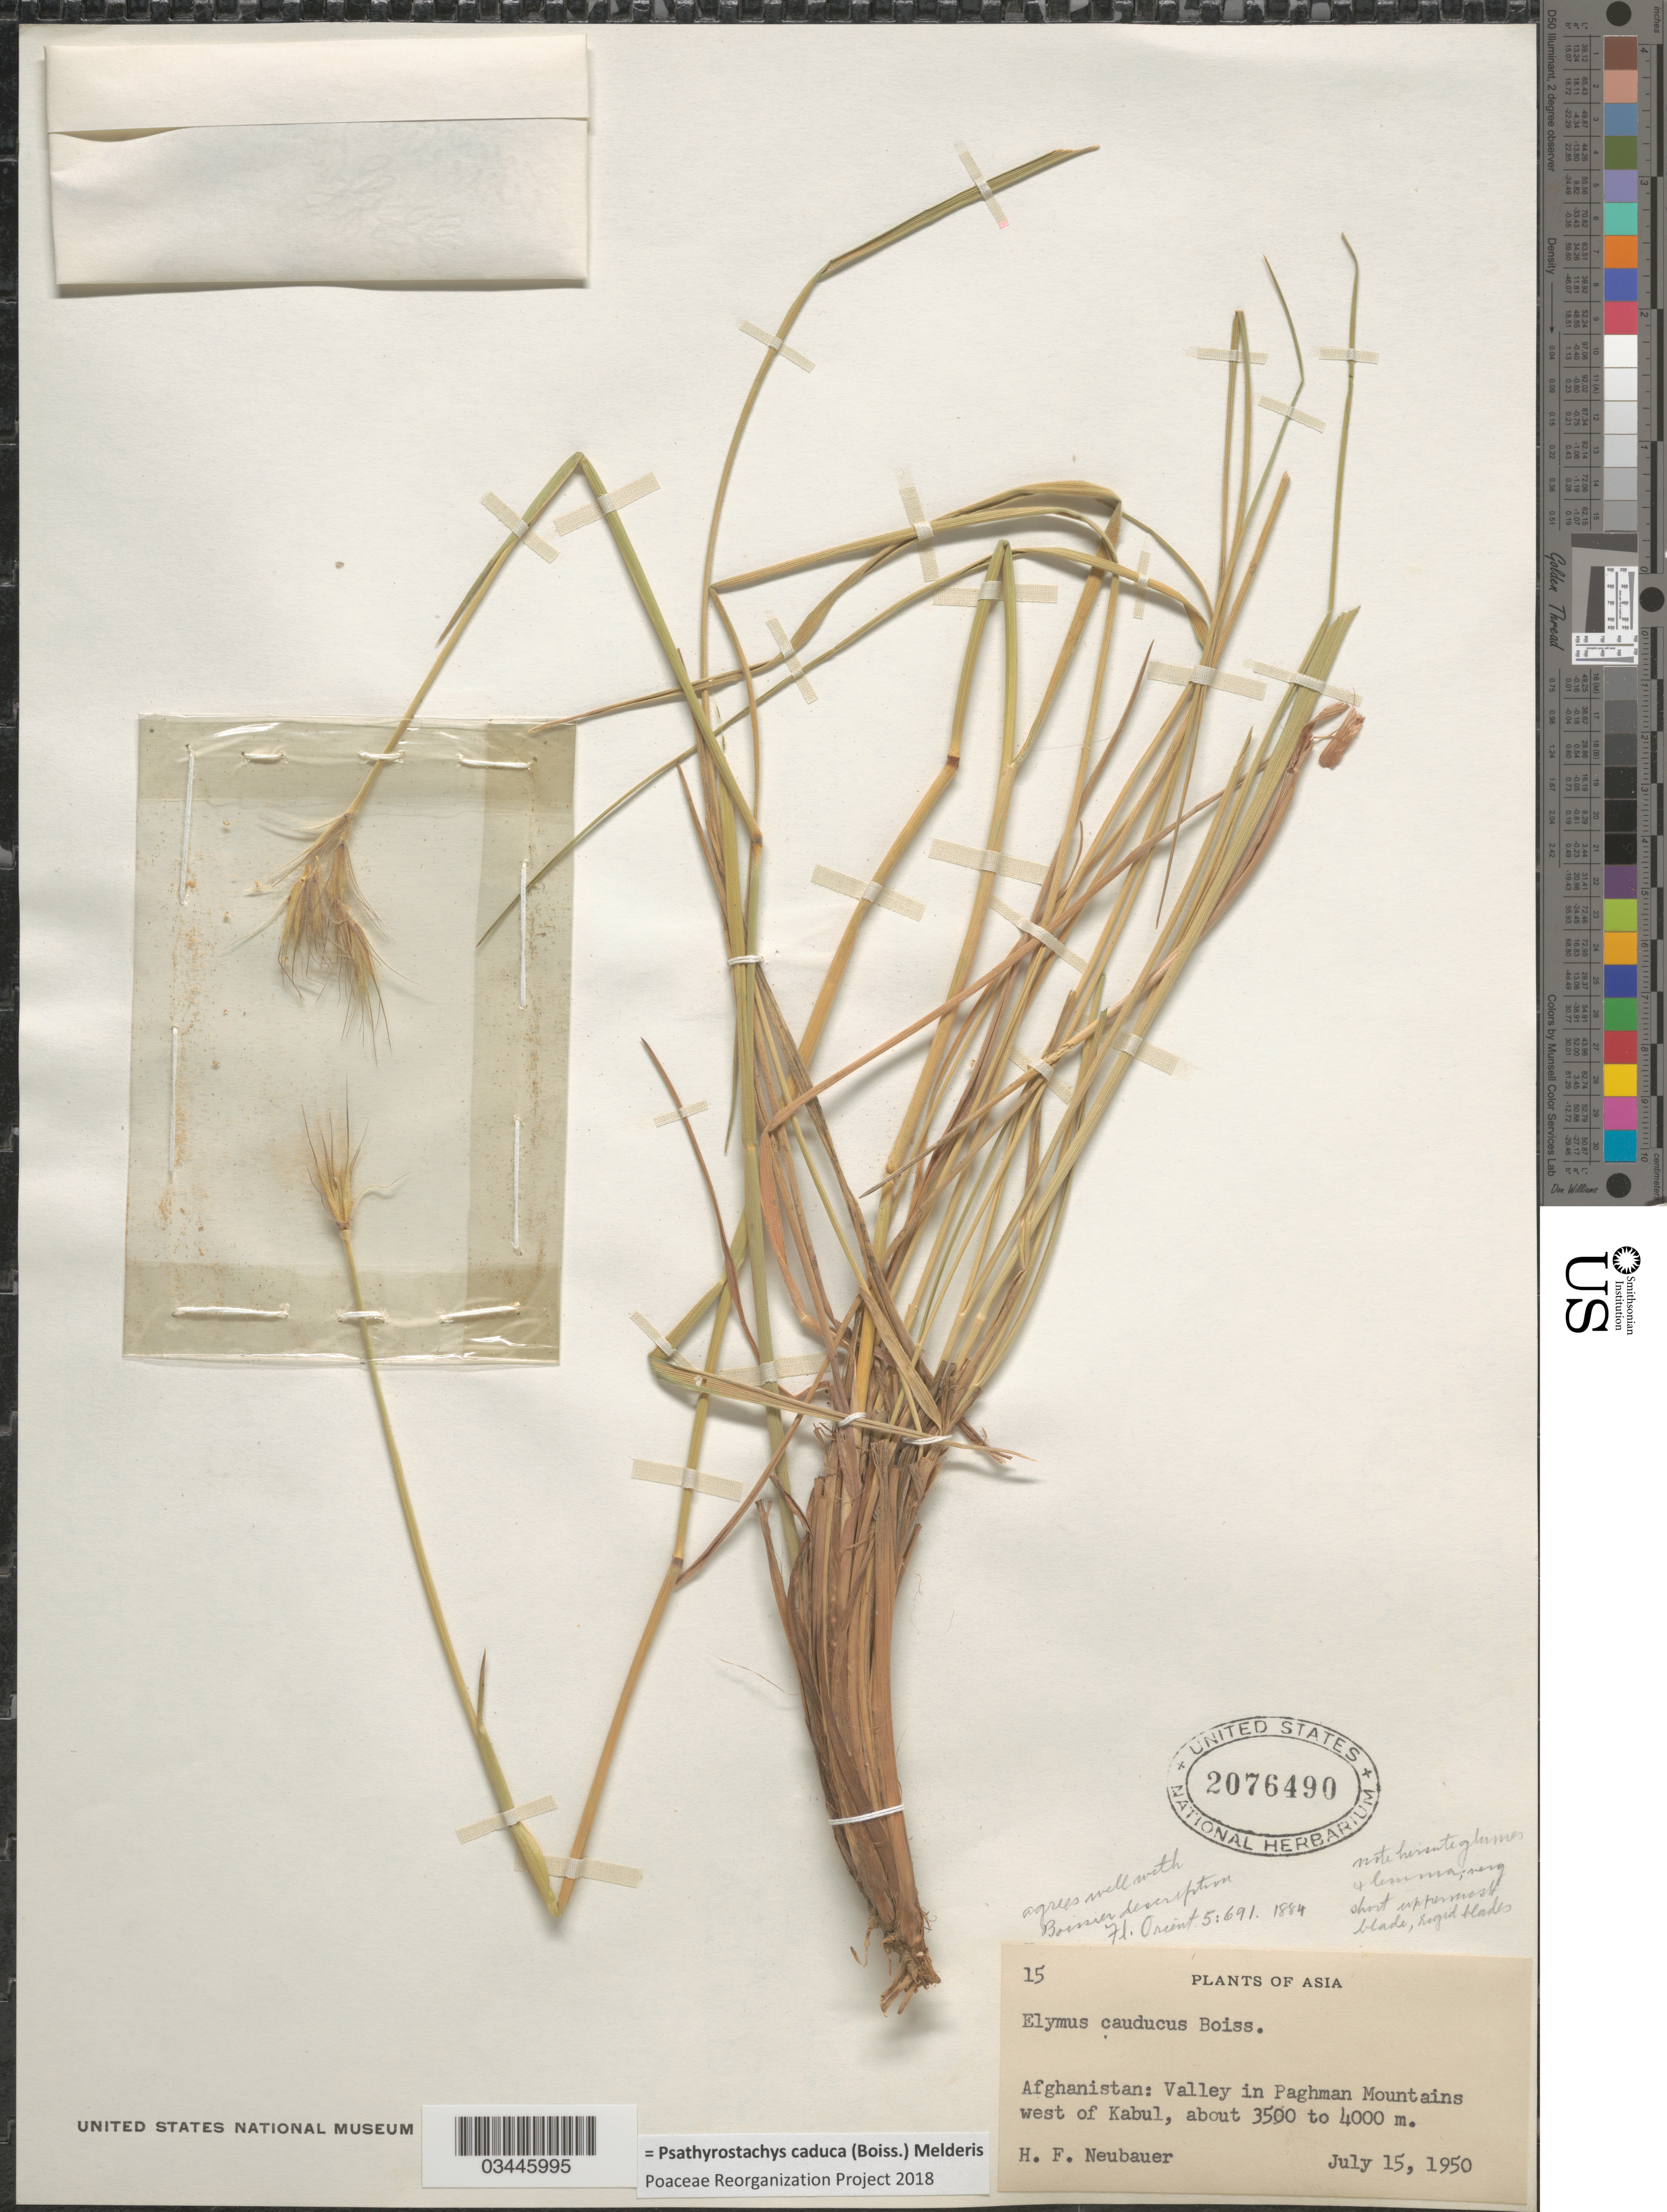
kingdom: Plantae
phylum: Tracheophyta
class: Liliopsida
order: Poales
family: Poaceae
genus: Psathyrostachys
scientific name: Psathyrostachys caduca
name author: (Boiss.) Melderis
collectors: H. Neubauer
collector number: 15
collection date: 1950-07-15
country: Afghanistan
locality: Valley in Paghman Mountains west of Kabul.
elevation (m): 3500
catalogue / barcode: US 2076490